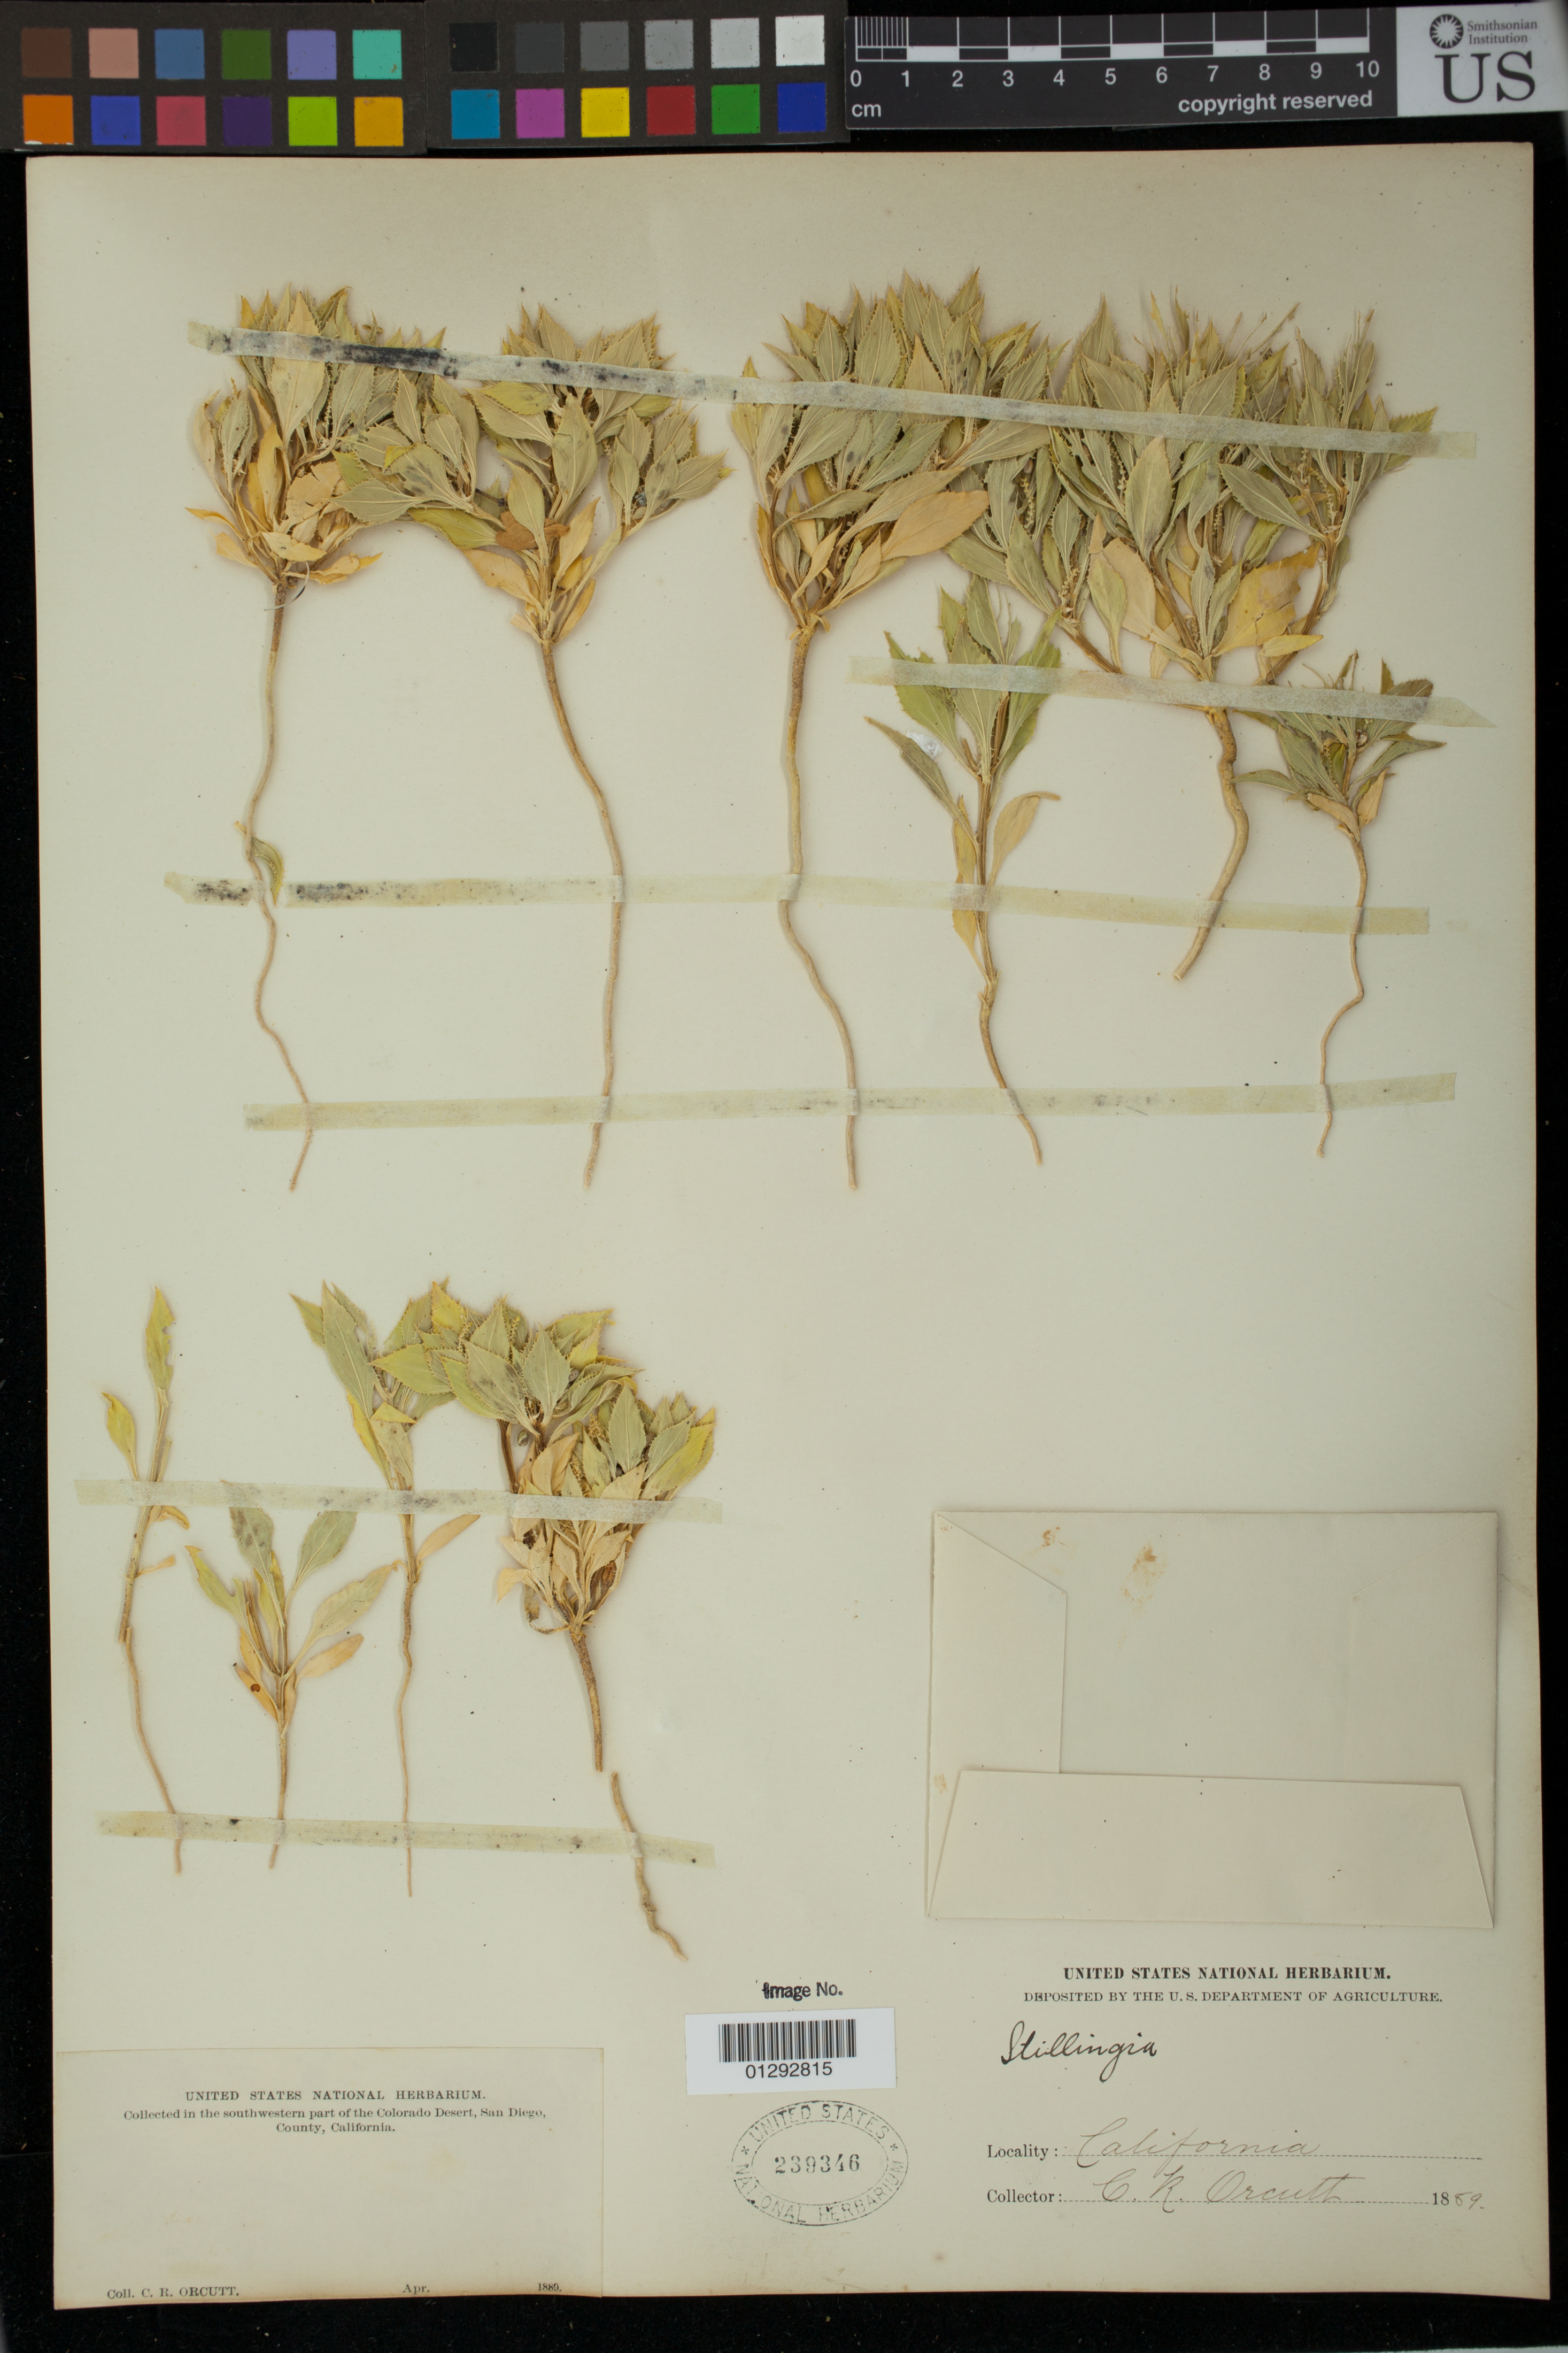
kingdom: Plantae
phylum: Tracheophyta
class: Magnoliopsida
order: Malpighiales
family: Euphorbiaceae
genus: Stillingia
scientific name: Stillingia spinulosa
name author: Torr.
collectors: C. R. Orcutt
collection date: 1889-04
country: United States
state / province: California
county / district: San Diego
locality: San Diego County: Southwestern part of the Colorado Desert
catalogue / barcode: US 239346